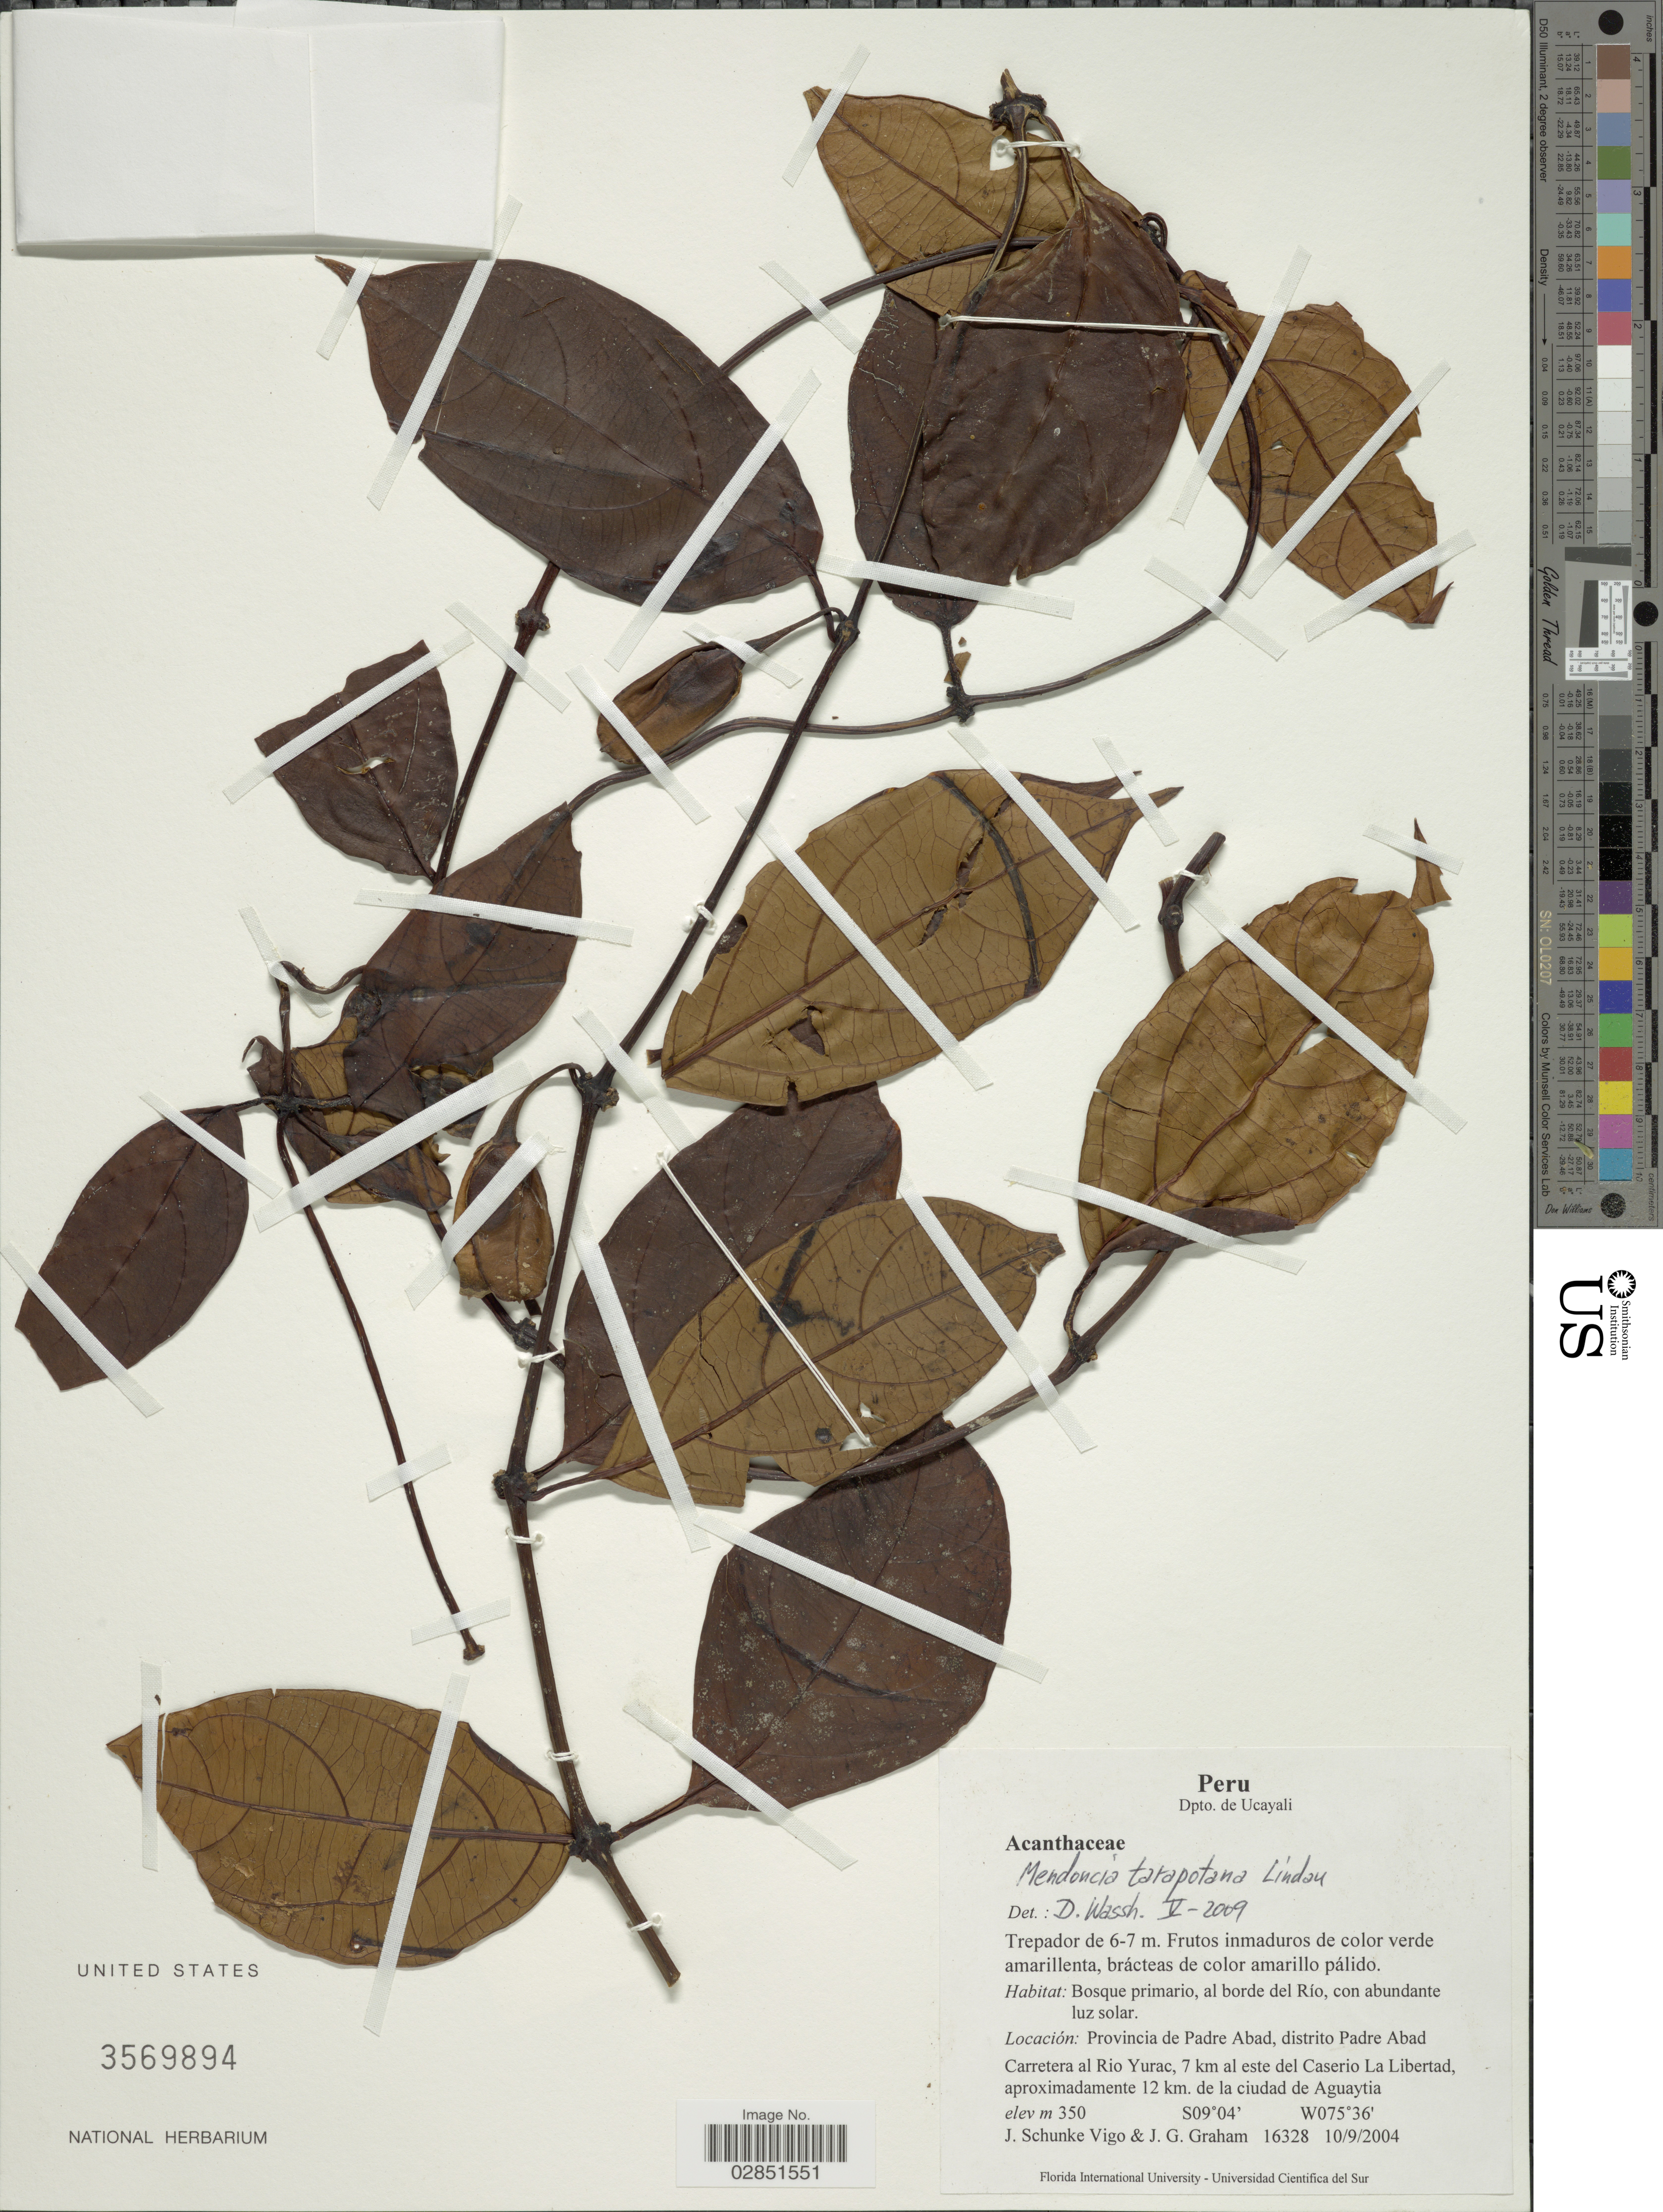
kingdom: Plantae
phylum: Tracheophyta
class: Magnoliopsida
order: Lamiales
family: Acanthaceae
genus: Mendoncia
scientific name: Mendoncia tarapotana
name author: Lindau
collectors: J. Schunke Vigo & J. Graham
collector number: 16328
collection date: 2004-09-10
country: Peru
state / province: Ucayali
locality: Dpto. de Ucayali. Provincia de Padre Abad, distrito Padre Abad. Carretera al Rio Yurac, 7 km al este del Caserio La Libertad, aproximadamente 12 km. de la ciudad de Aguaytia.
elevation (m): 350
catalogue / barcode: US 3569894